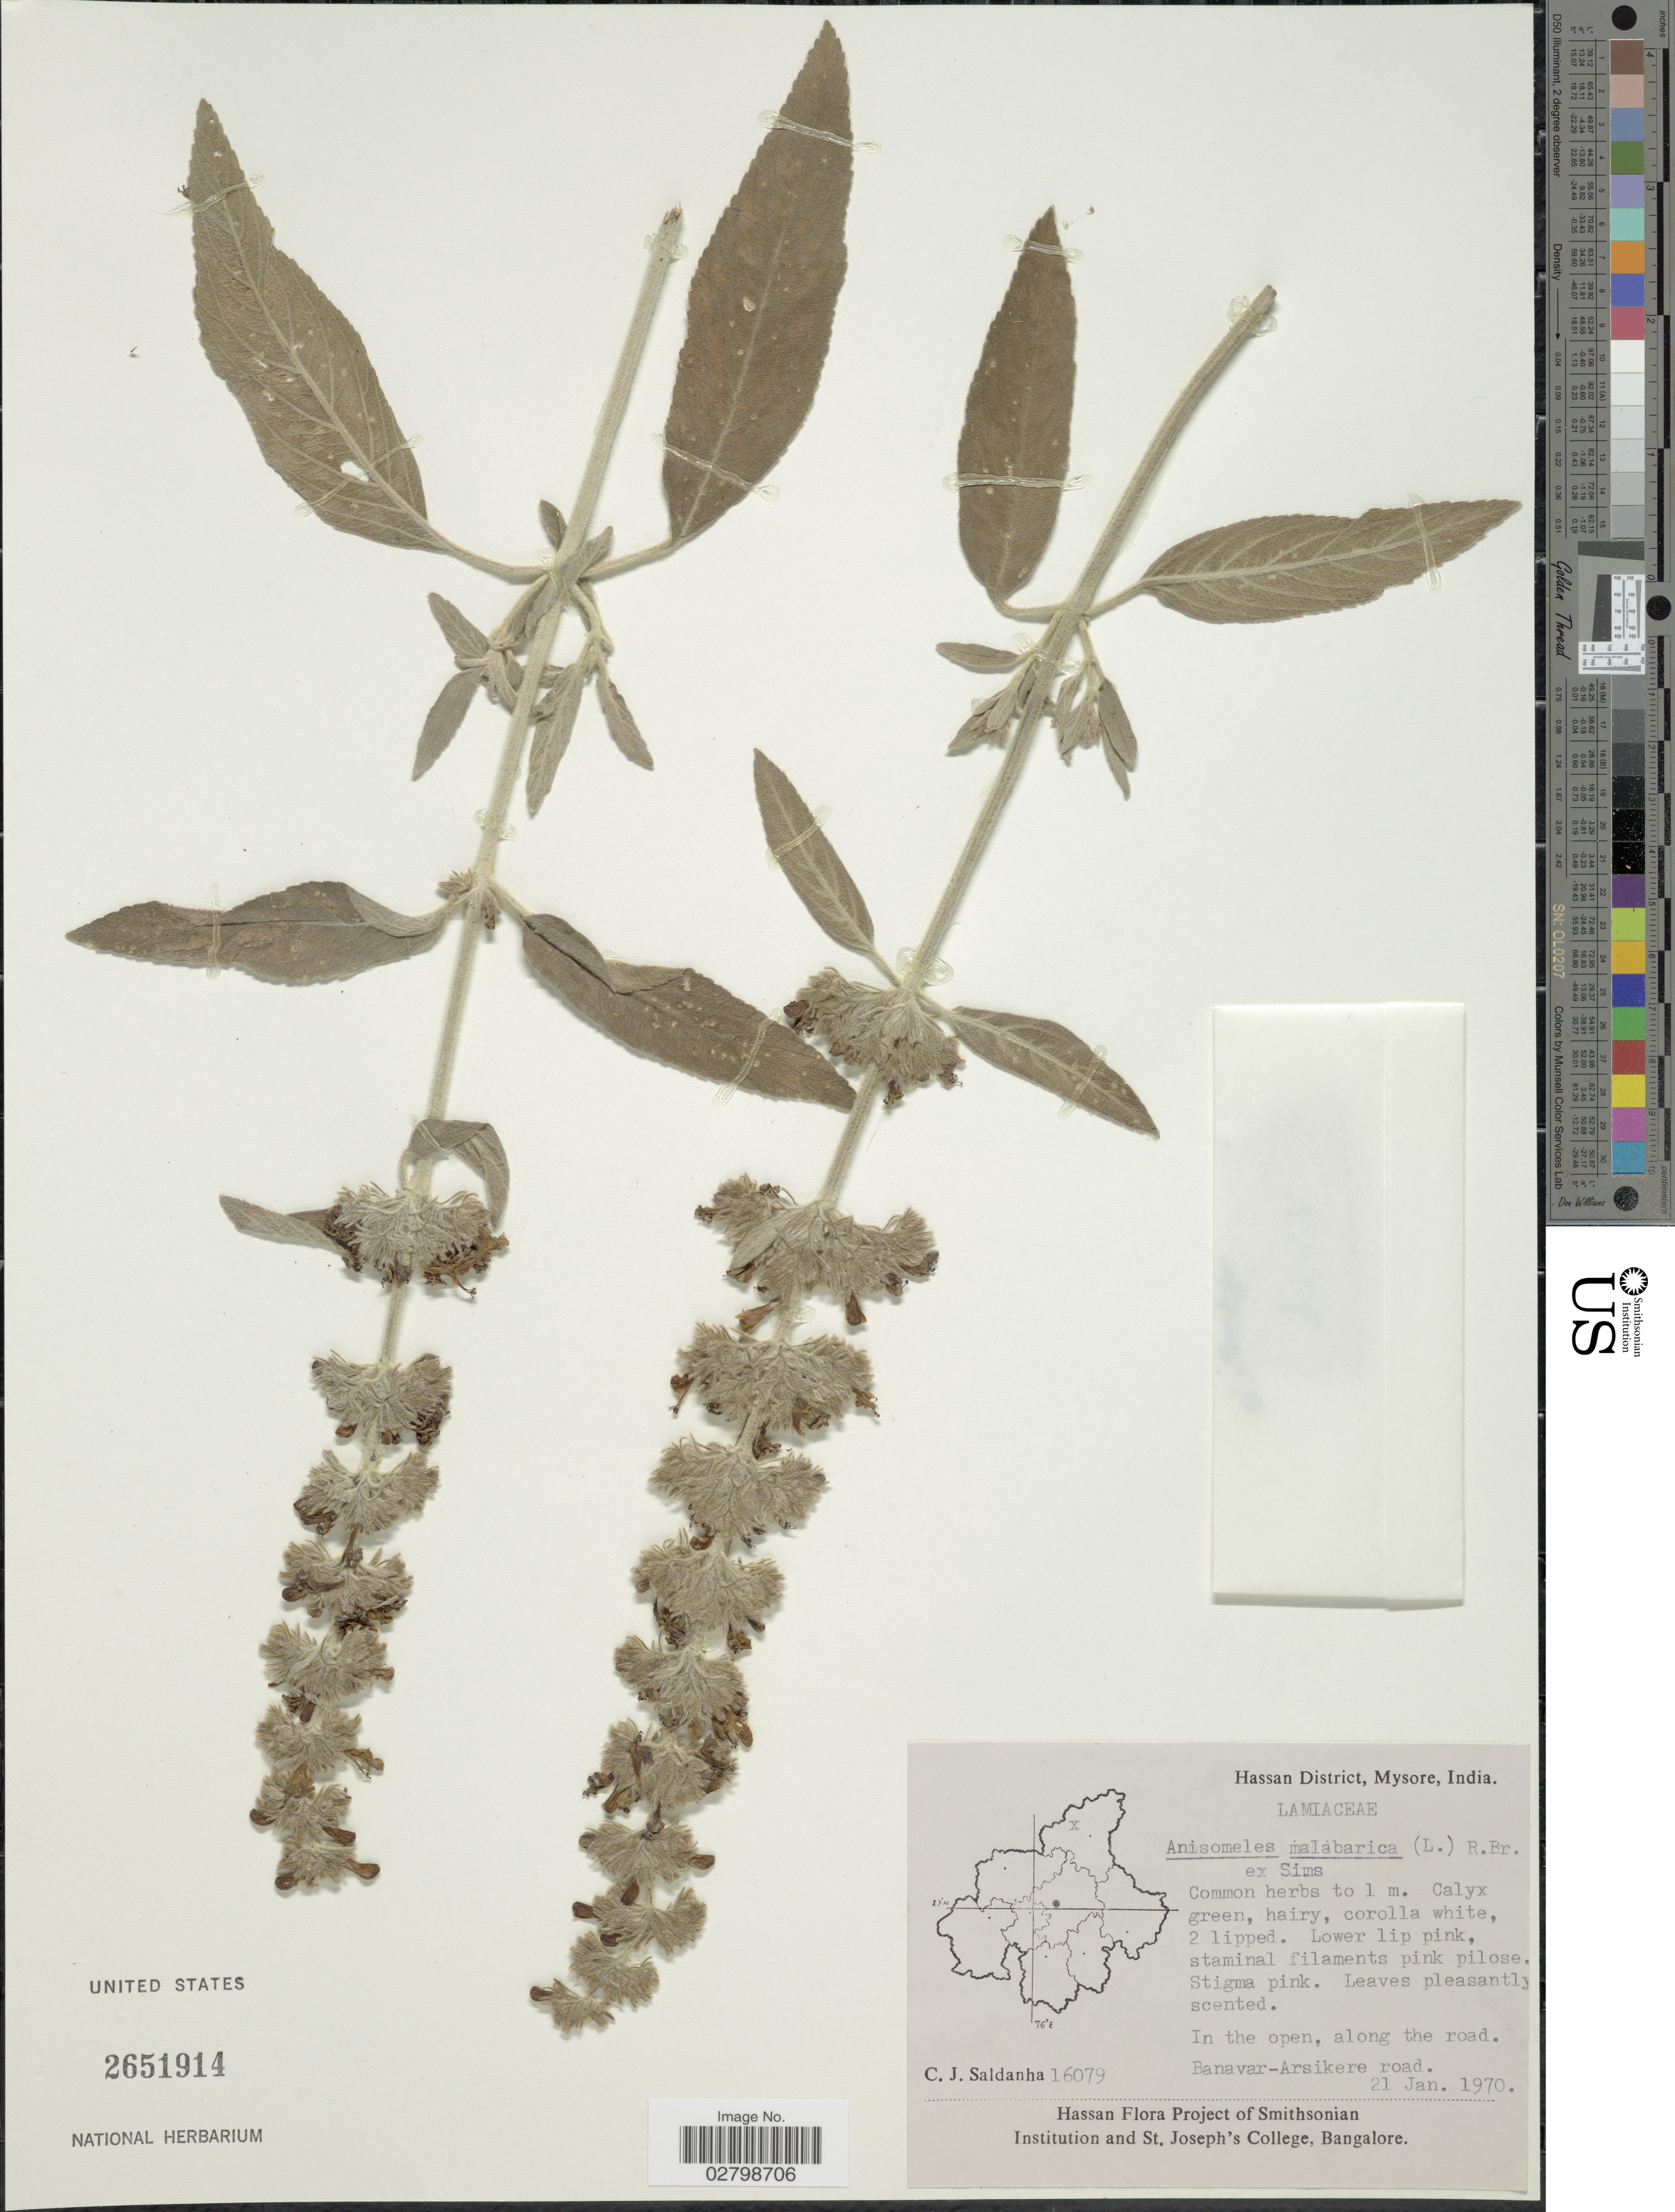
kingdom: Plantae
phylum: Tracheophyta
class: Magnoliopsida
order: Lamiales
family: Lamiaceae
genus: Anisomeles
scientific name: Anisomeles malabarica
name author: (L.) R. Br. ex Sims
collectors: C. J. Saldanha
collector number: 16079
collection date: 1970-01-21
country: India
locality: Hassan District, Mysore, Banavar-Arsikere road.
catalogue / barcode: US 2651914